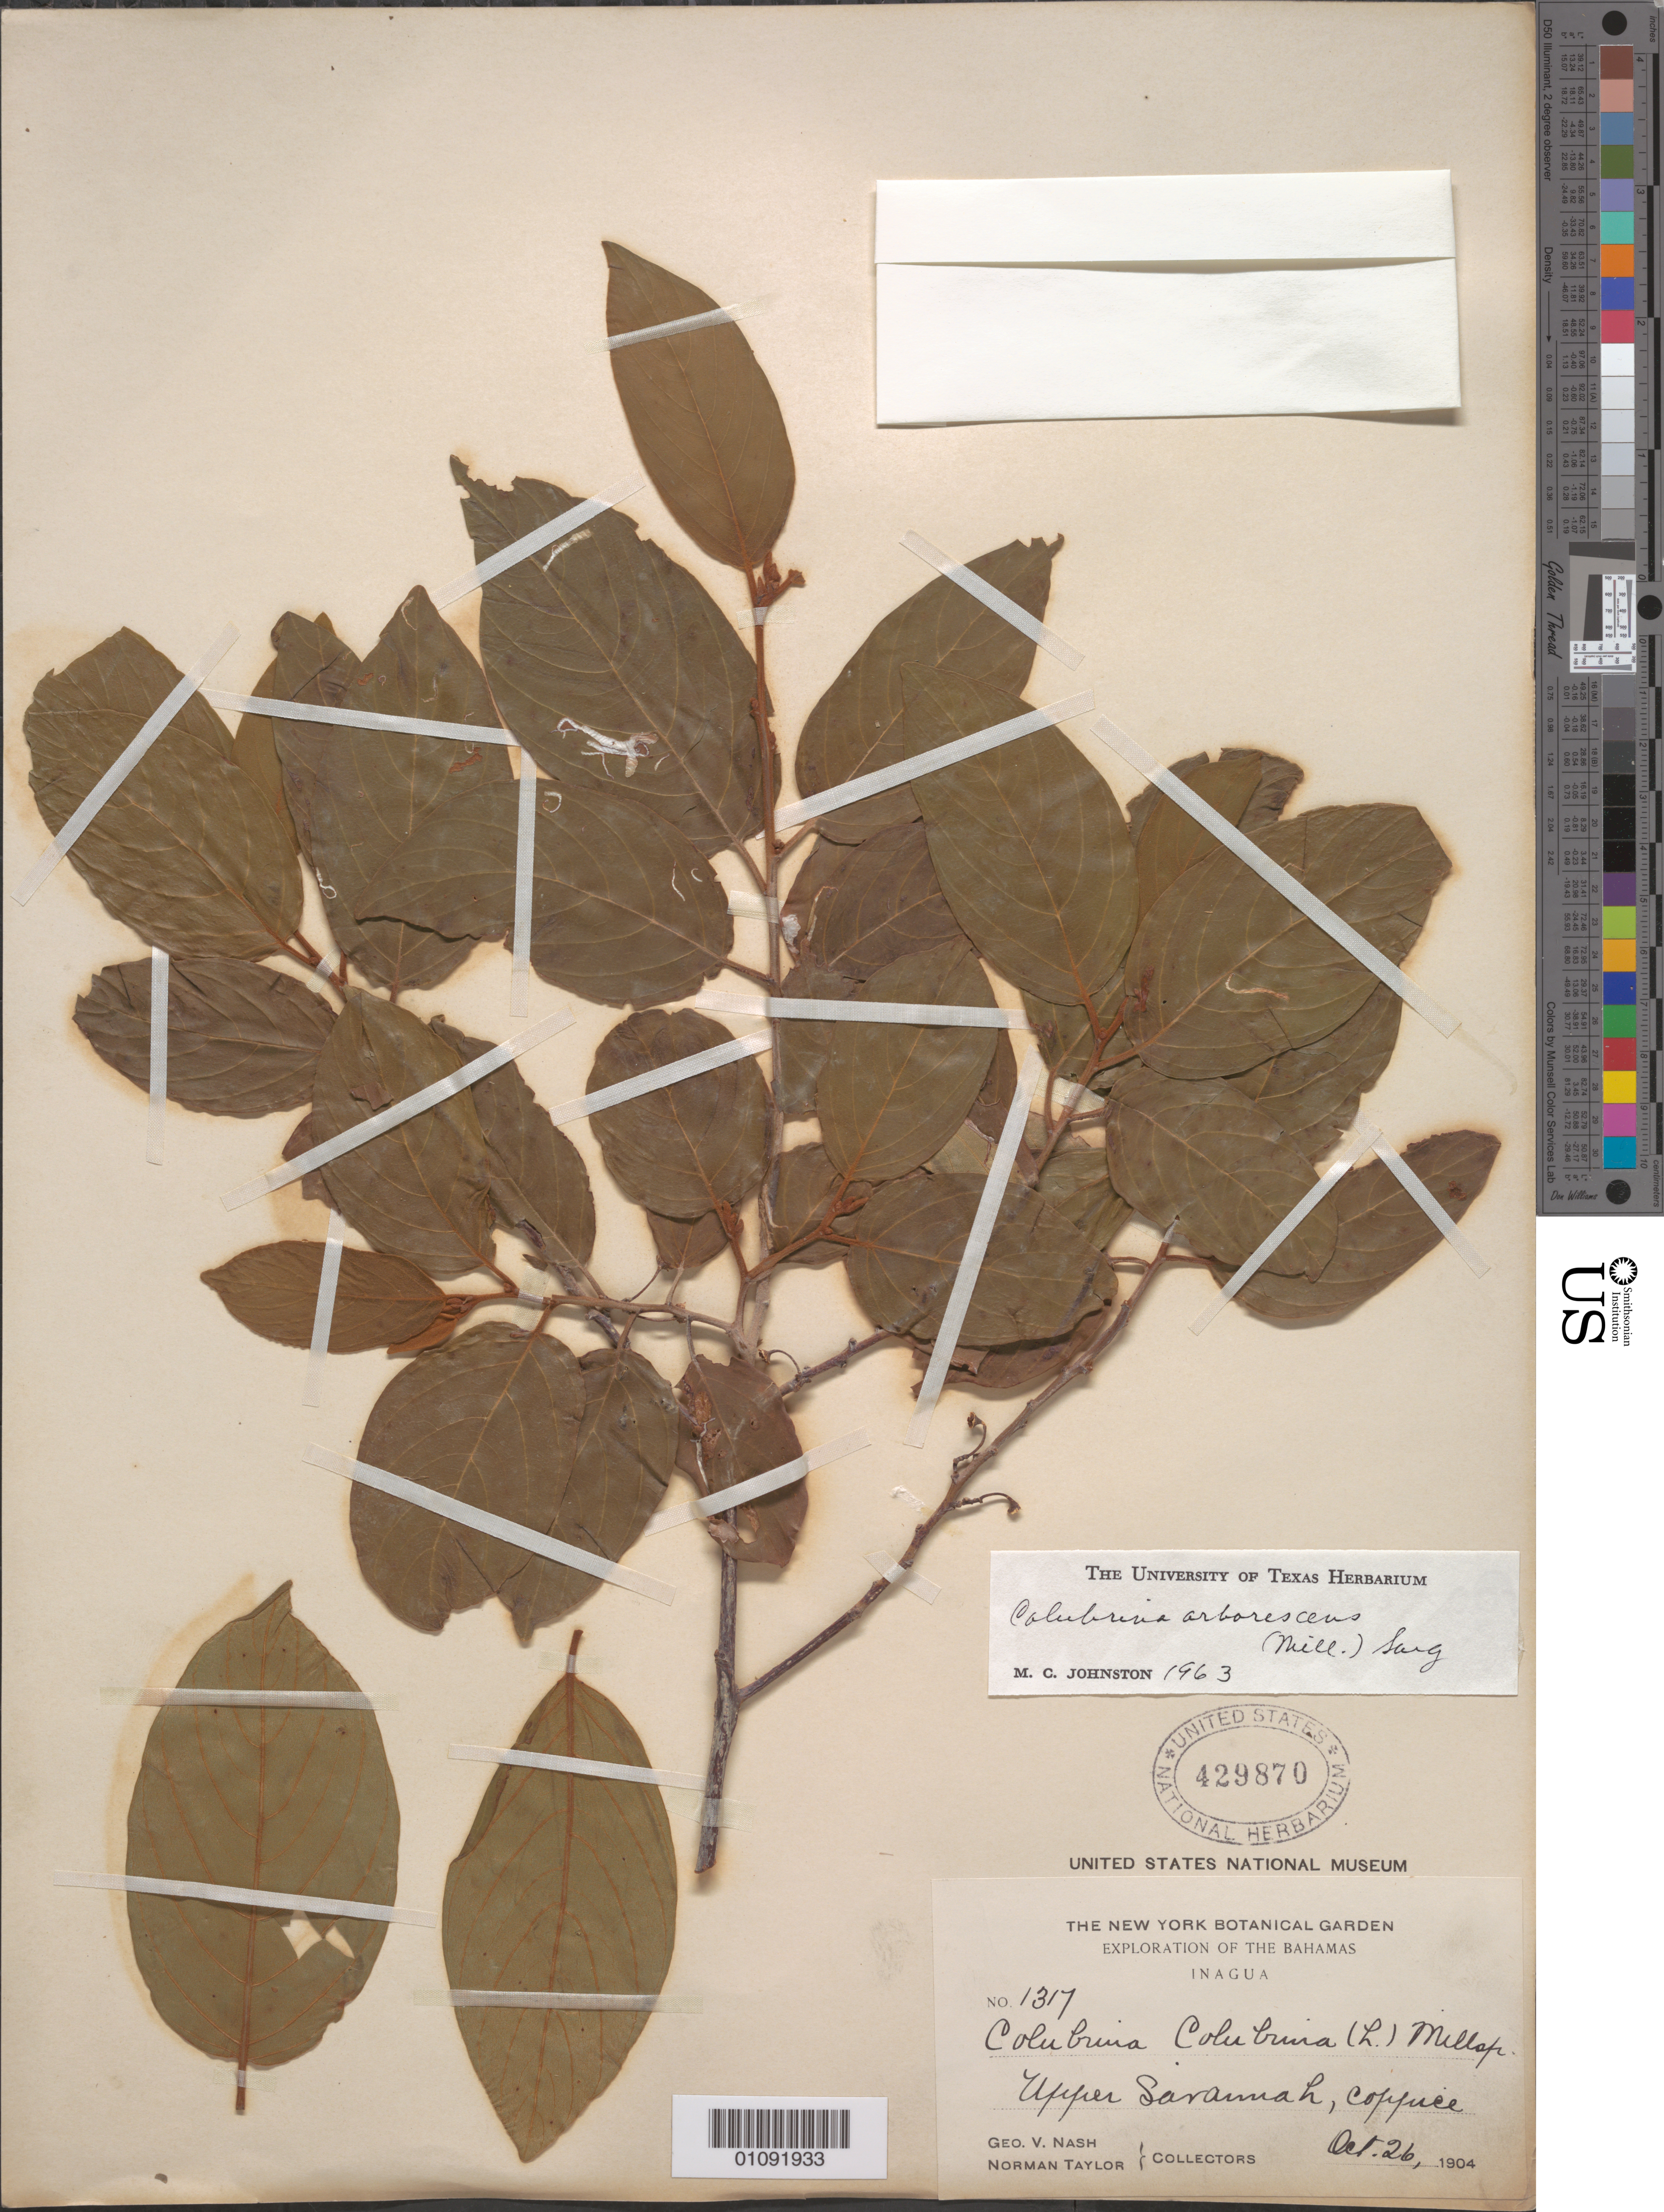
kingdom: Plantae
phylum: Tracheophyta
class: Magnoliopsida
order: Rosales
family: Rhamnaceae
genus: Colubrina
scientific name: Colubrina arborescens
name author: (Mill.) Sarg.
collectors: G. V. Nash & N. Taylor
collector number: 1317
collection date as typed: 26 Oct 1904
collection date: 1904-10-26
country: Bahamas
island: Great Inagua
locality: Upper Saramah, coppice.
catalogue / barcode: US 429870